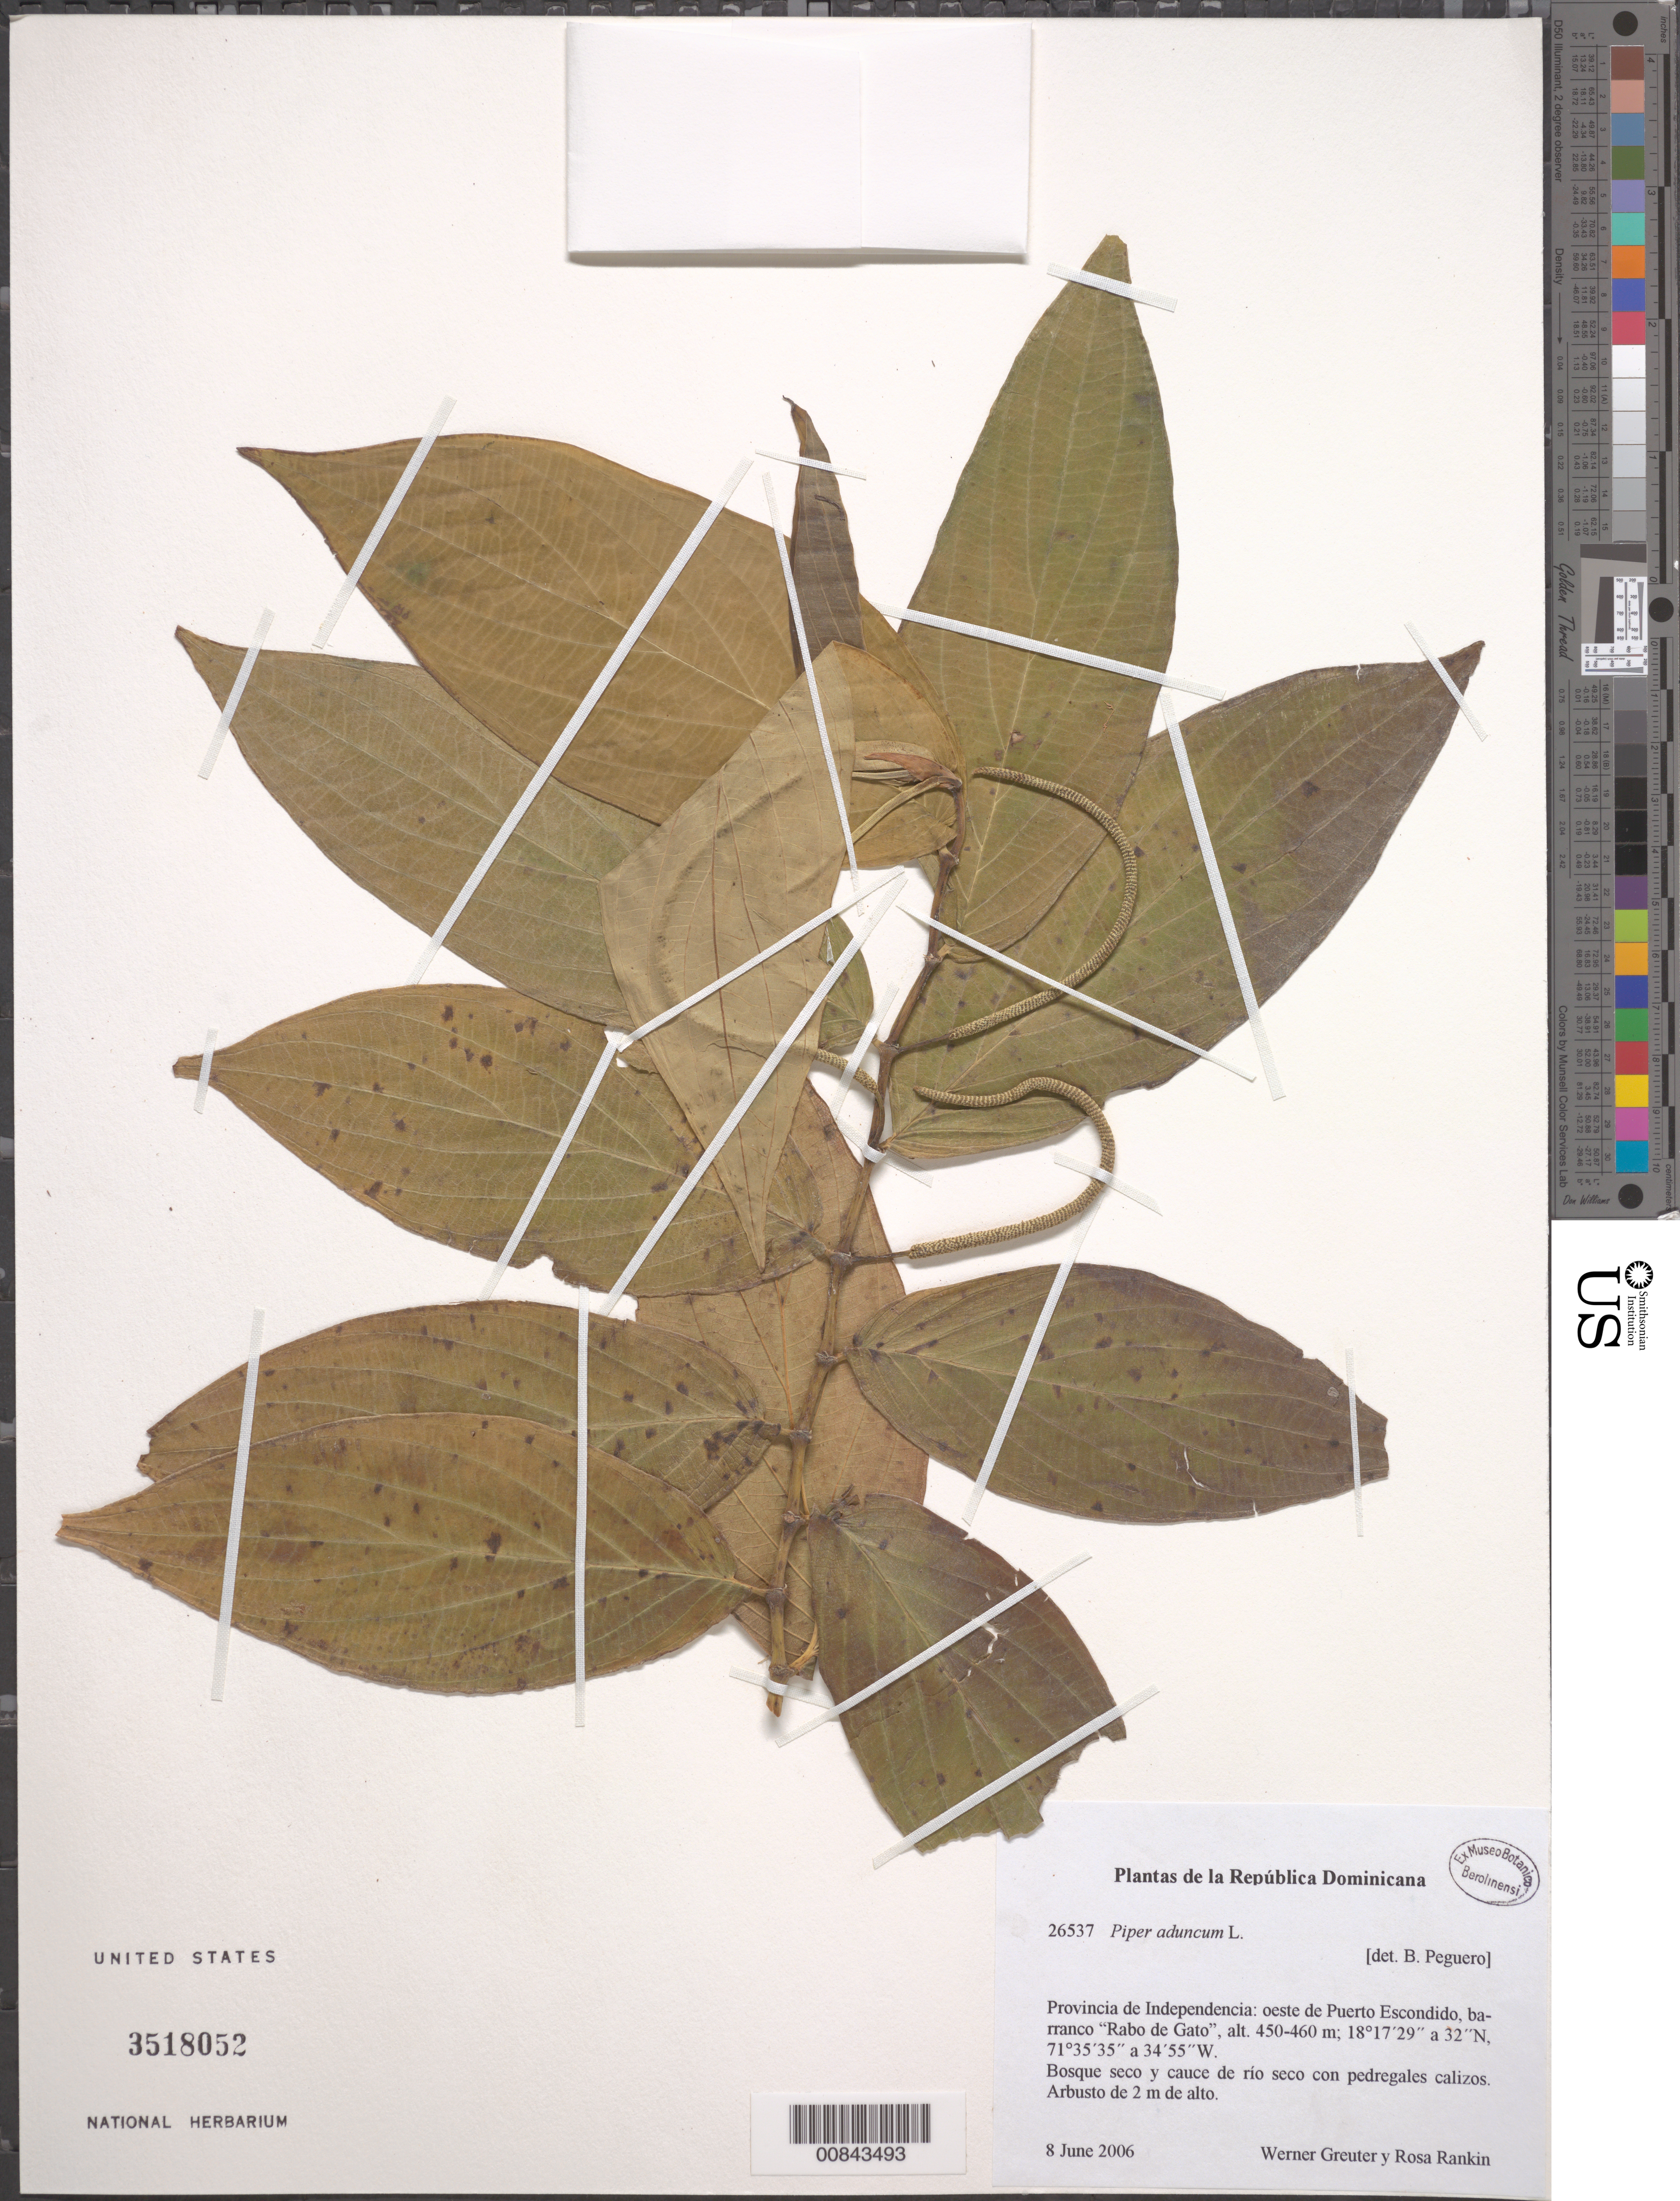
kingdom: Plantae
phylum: Tracheophyta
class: Magnoliopsida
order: Piperales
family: Piperaceae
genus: Piper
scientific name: Piper aduncum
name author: L.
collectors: W. Greuter & R. Rankin Rodriguez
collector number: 26537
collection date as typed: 08 Jun 2006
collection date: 2006-06-08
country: Dominican Republic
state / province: Independencia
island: Hispaniola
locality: oeste de Puerto Escondido, barranco "Rabo de Gato".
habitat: Bosque seco y cauce de rio seco con pedregales calizos.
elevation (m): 450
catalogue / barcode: US 3518052